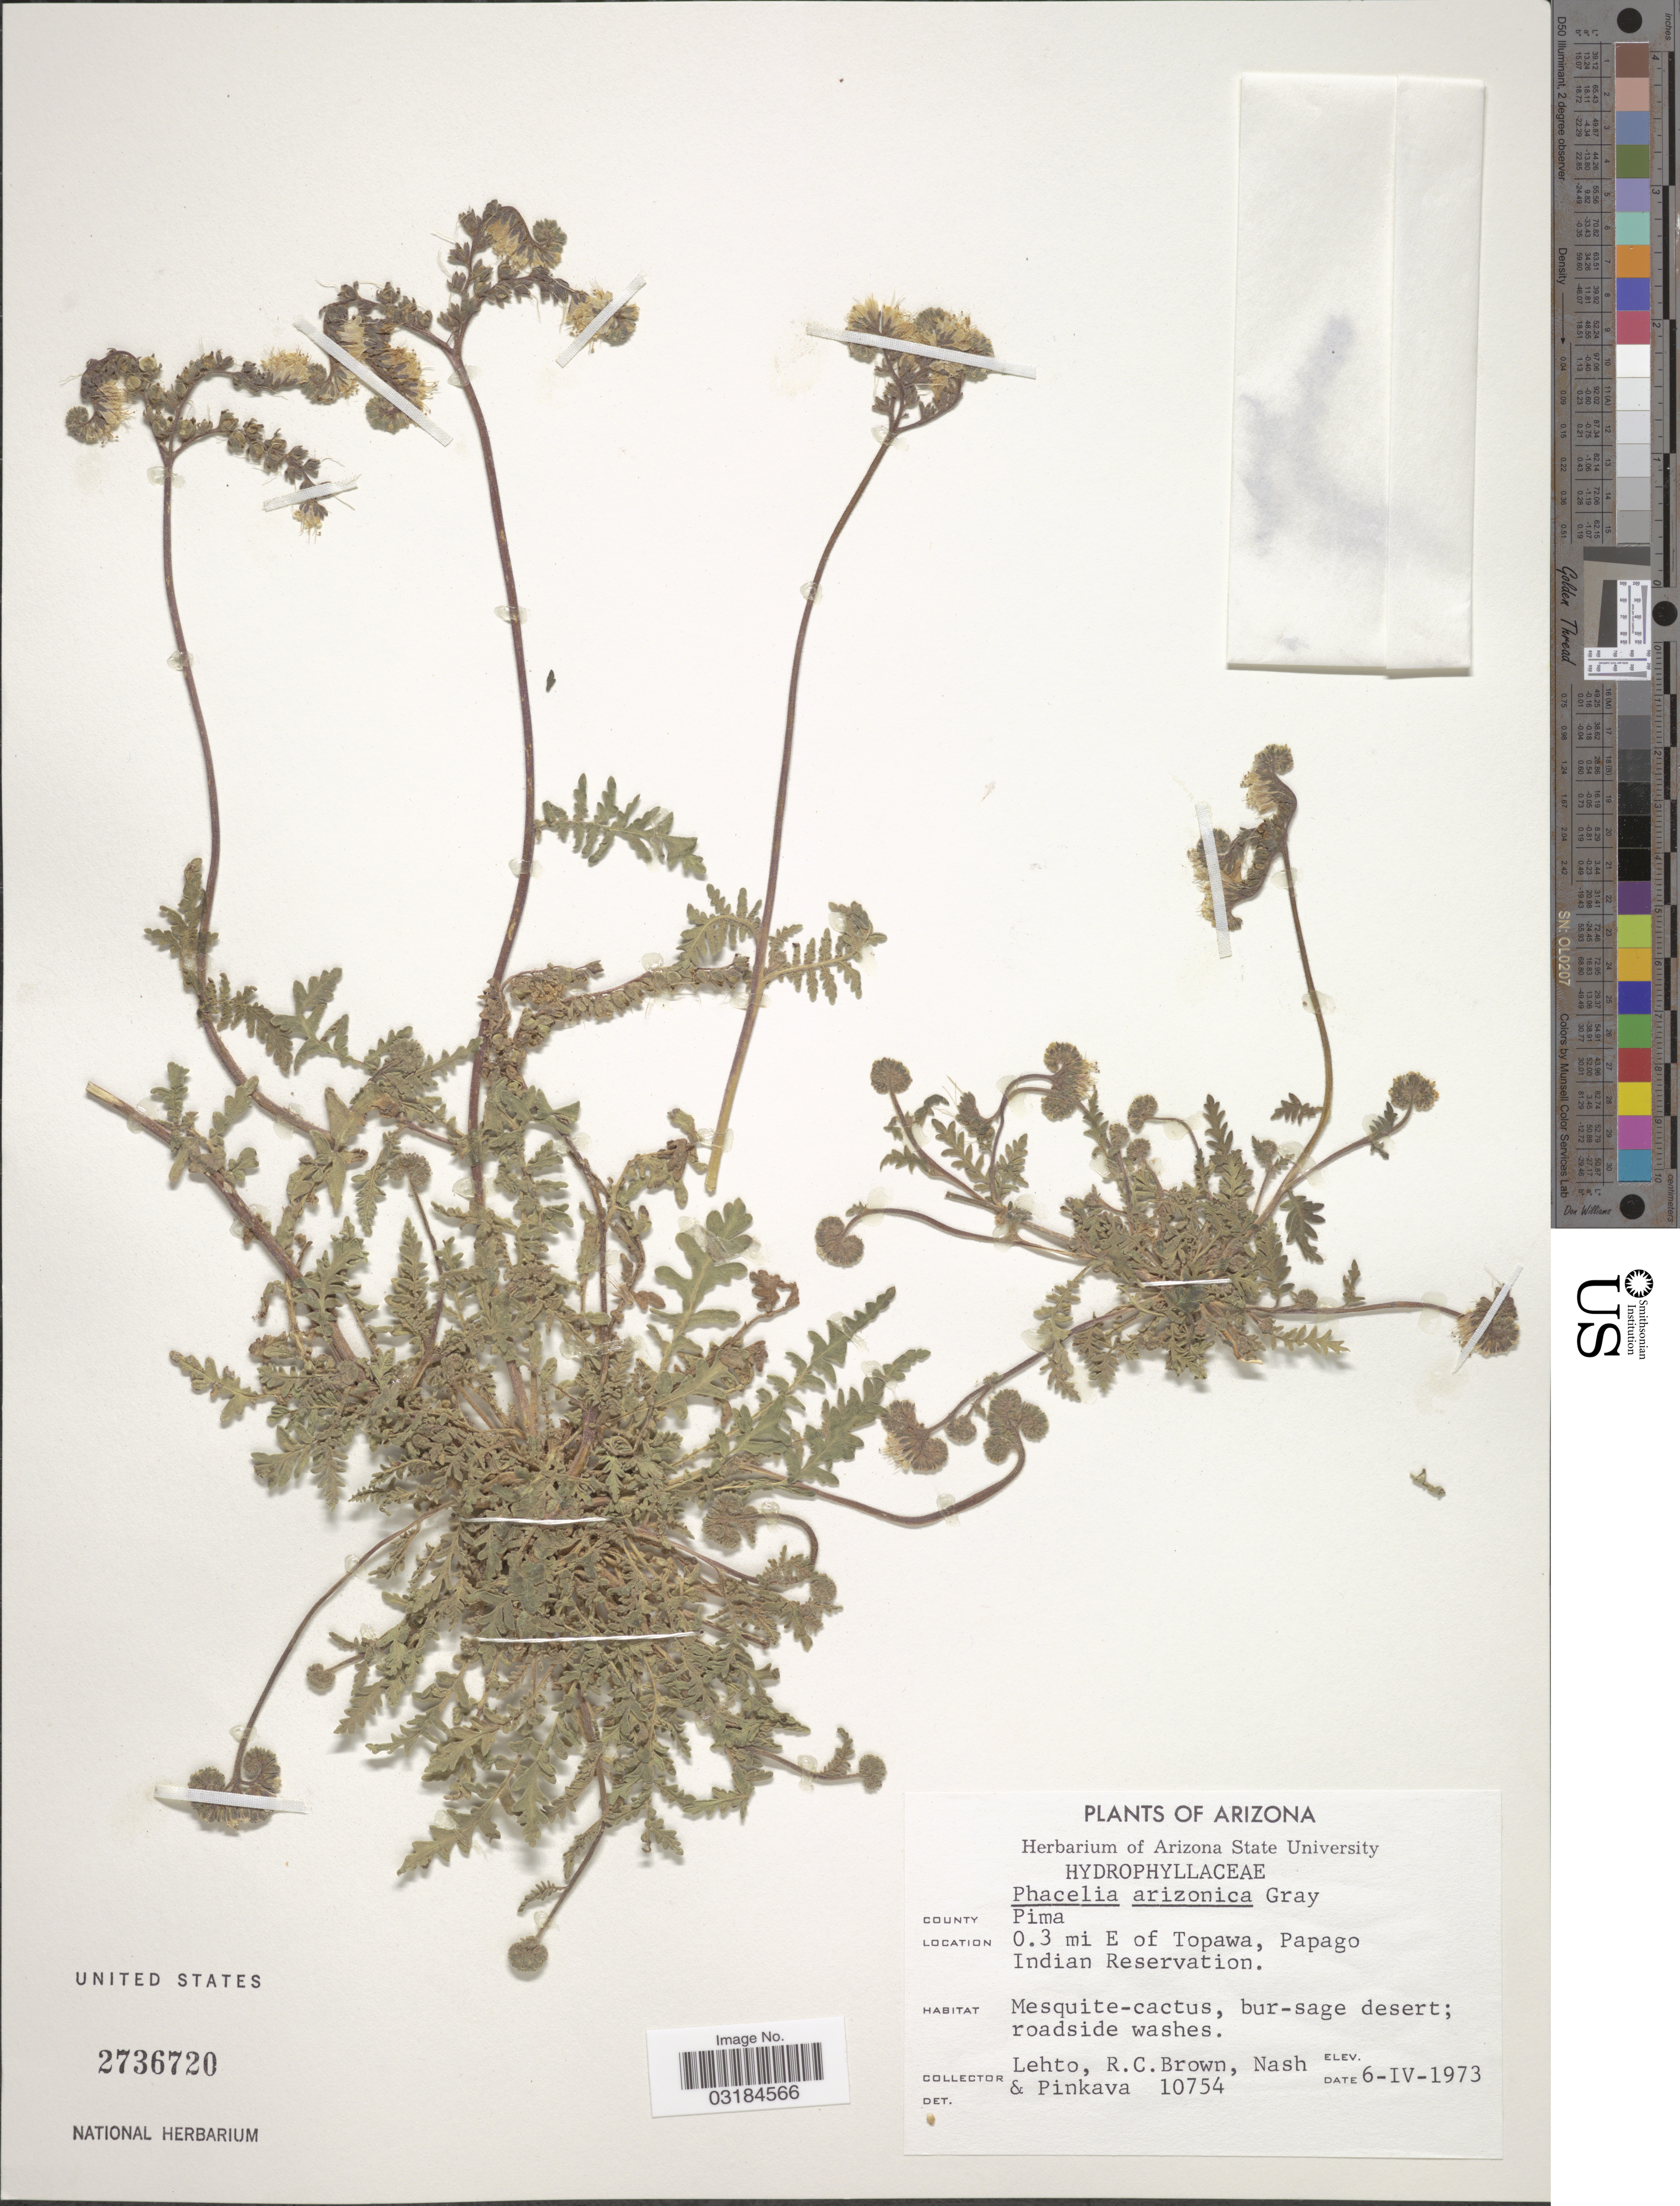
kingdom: Plantae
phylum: Tracheophyta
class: Magnoliopsida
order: Boraginales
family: Hydrophyllaceae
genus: Phacelia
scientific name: Phacelia arizonica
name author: A. Gray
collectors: -. Lehto, R. C. Brown, -- Nash & -. Pinkava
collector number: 10754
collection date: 1973-04-06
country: United States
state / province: Arizona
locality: County Pima. 0.3 mi E of Topawa, Papago Indian Reservation.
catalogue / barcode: US 2736720